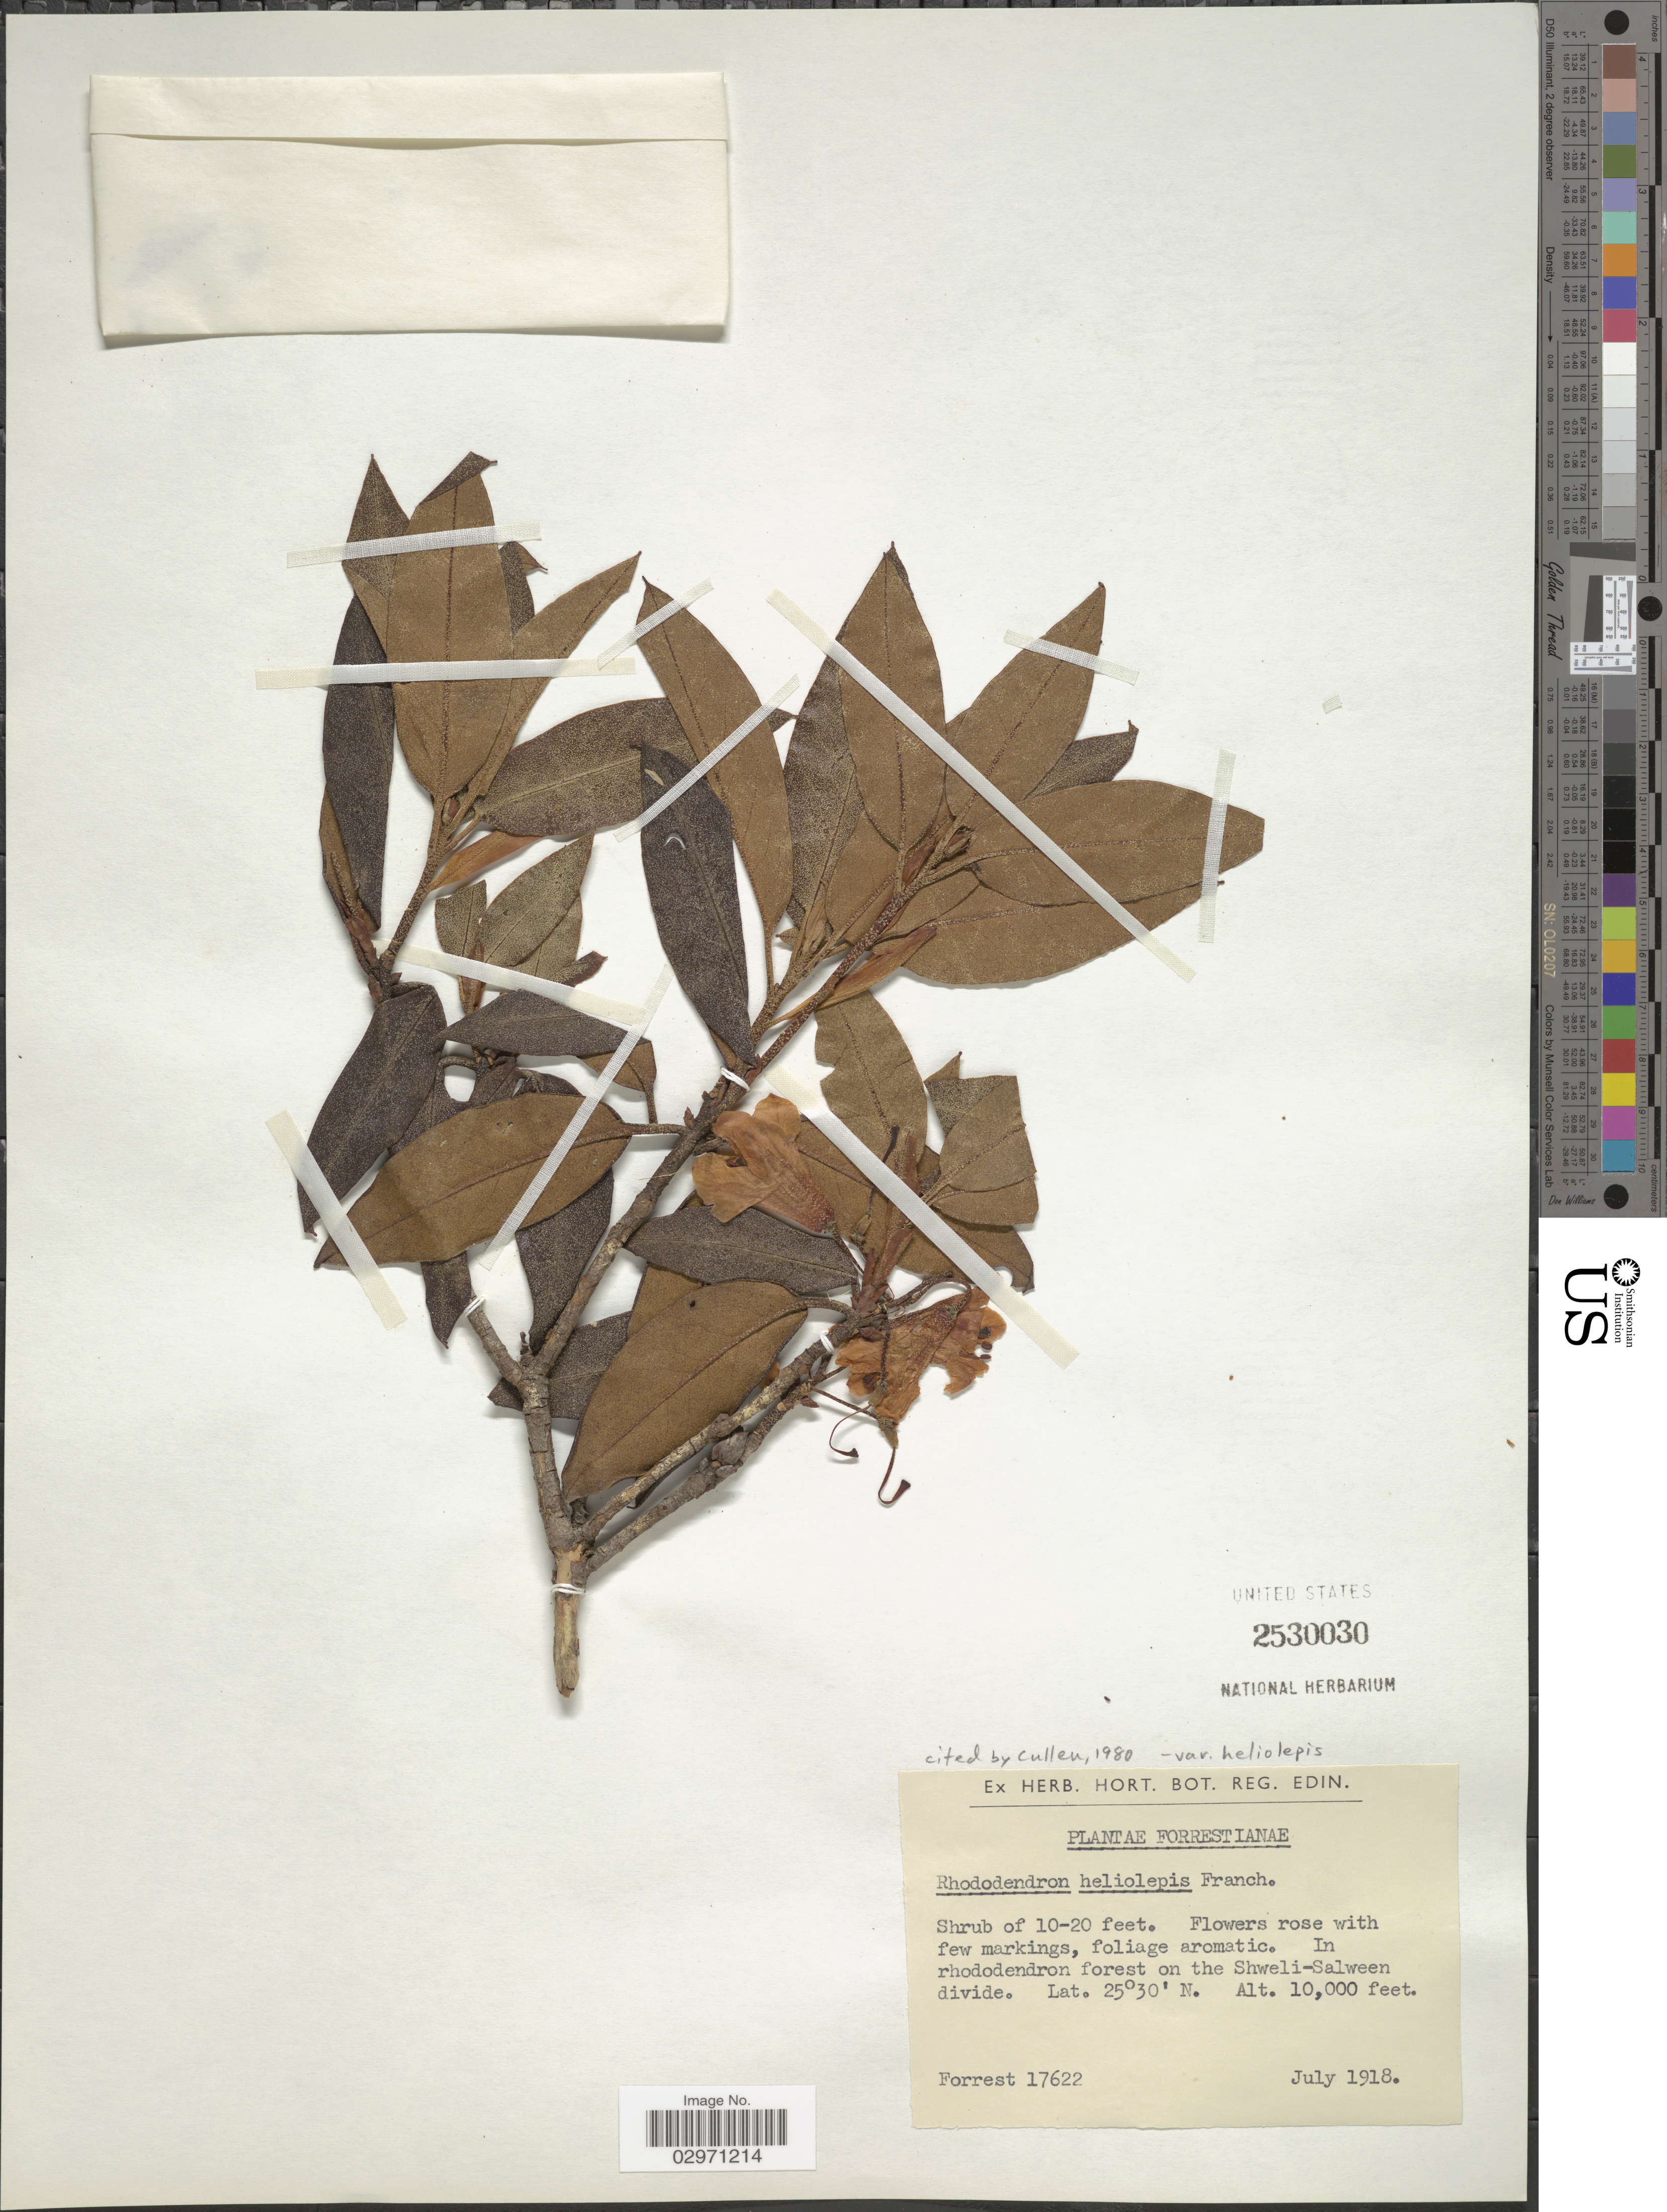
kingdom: Plantae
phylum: Tracheophyta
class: Magnoliopsida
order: Ericales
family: Ericaceae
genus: Rhododendron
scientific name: Rhododendron heliolepis var. heliolepis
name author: Franch.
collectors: -. Forrest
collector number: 17622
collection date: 1918-07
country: China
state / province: Yunnan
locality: On the Shweli-Salween divide.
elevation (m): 3048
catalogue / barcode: US 2530030